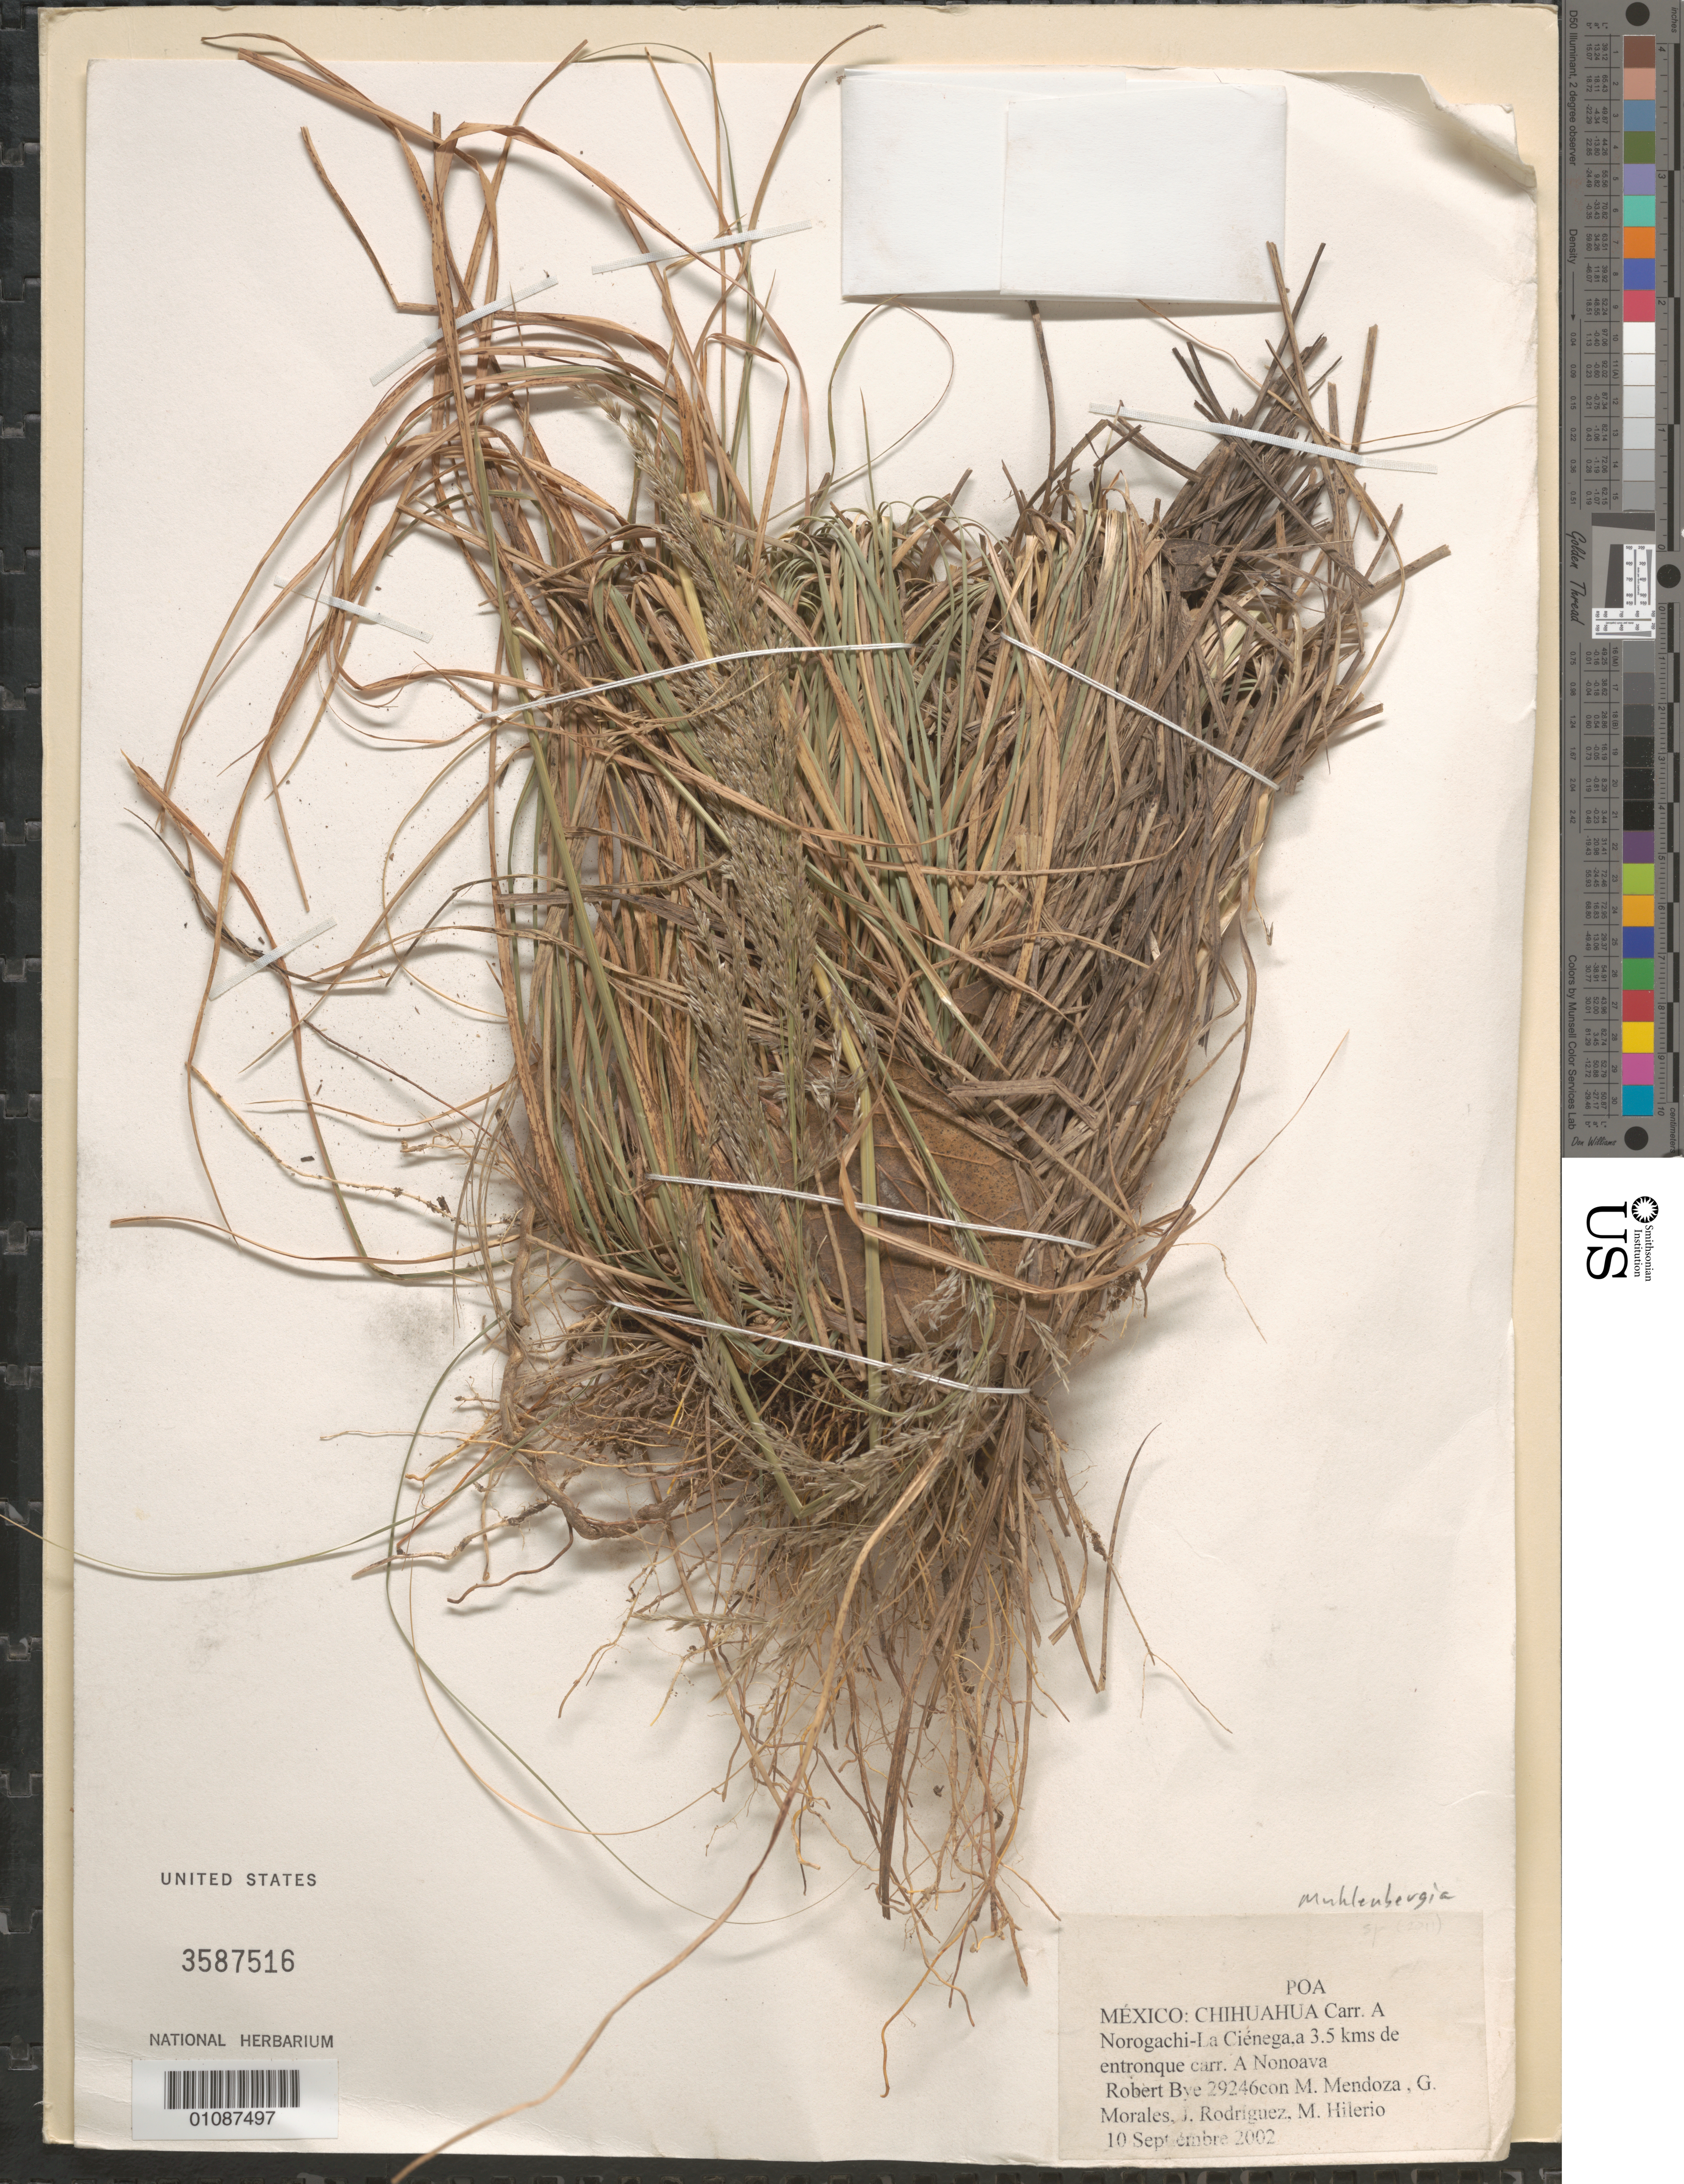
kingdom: Plantae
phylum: Tracheophyta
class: Liliopsida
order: Poales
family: Poaceae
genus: Muhlenbergia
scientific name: Muhlenbergia sp.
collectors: R. A. Bye, M. Mendoza Garcia, G. Morales, J. Rodríguez & M. Hilerio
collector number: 29246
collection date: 2002-09-10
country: Mexico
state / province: Chihuahua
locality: Carr. a Norogachi-La Cienega, a 3 kms de entronque carr. a Nonoava.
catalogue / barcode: US 3587516